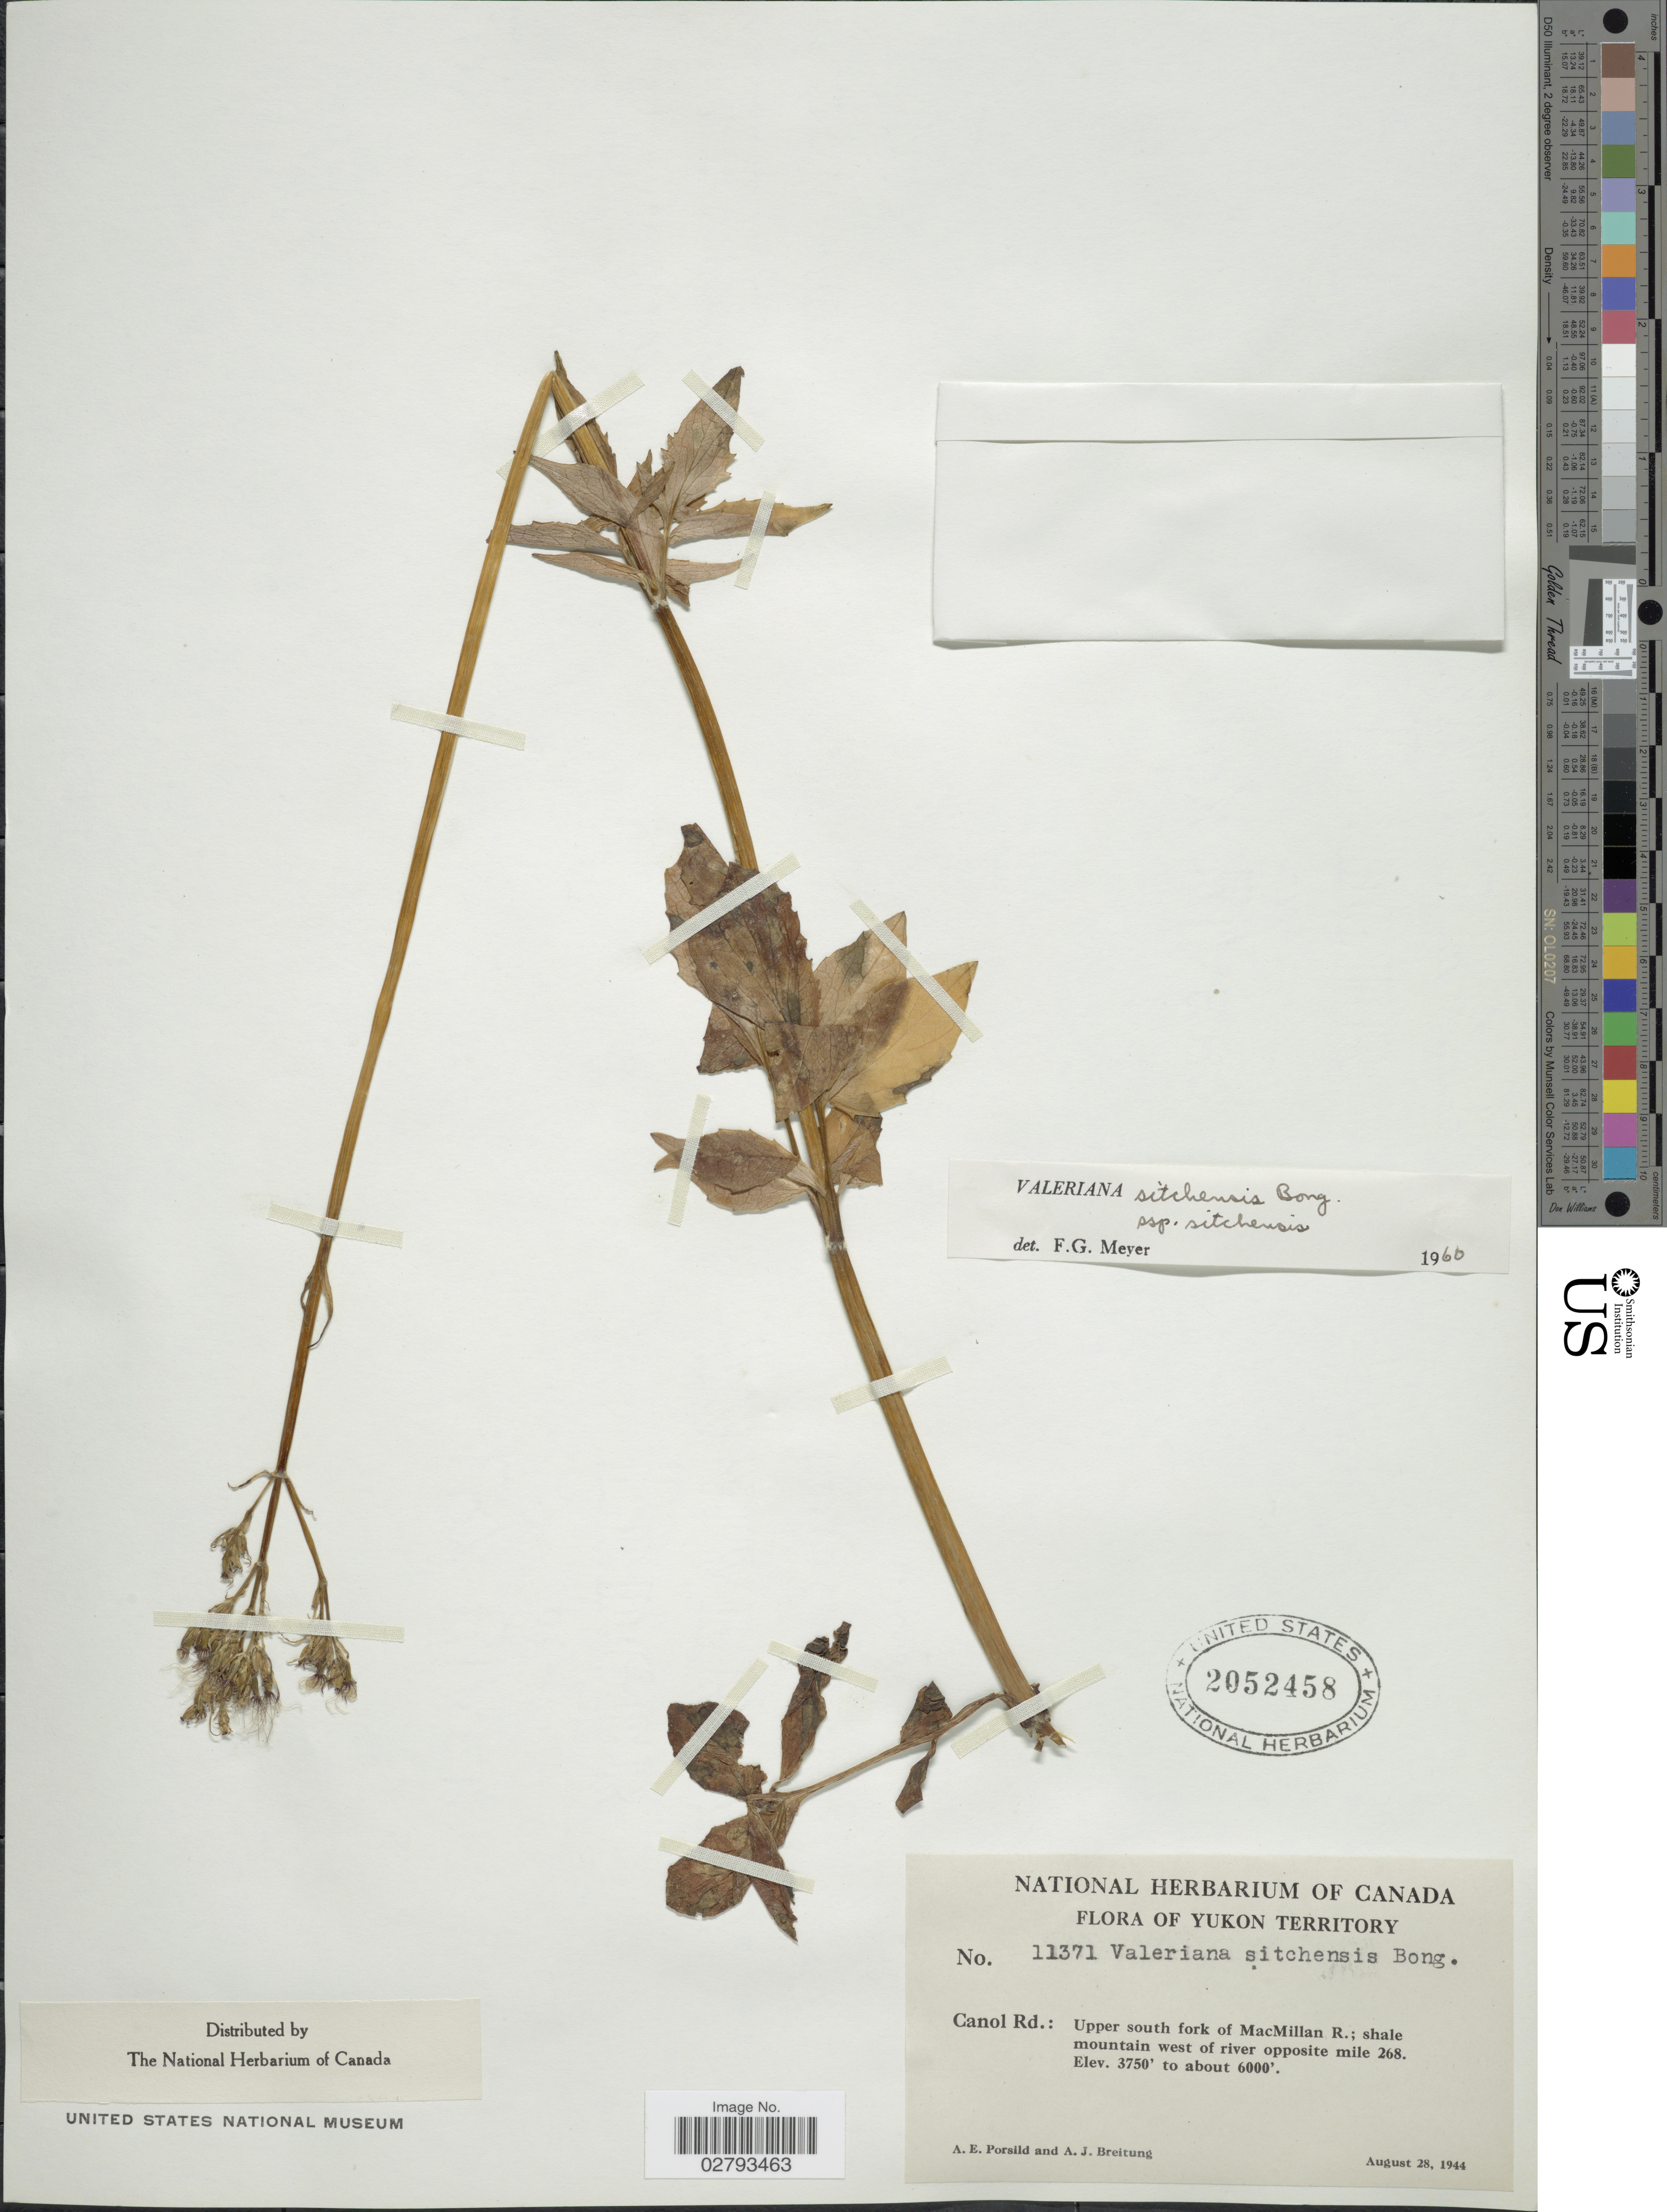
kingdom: Plantae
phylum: Tracheophyta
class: Magnoliopsida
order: Dipsacales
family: Caprifoliaceae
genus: Valeriana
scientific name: Valeriana sitchensis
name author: Bong.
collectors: A. E. Porsild & A. Breitung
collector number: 11371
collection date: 1944-08-28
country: Canada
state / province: Yukon Territory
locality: Canol Rd.: Upper south fork of MacMillan R.; shale mountain west of river opposite mile 268.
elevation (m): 1143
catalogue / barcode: US 2052458